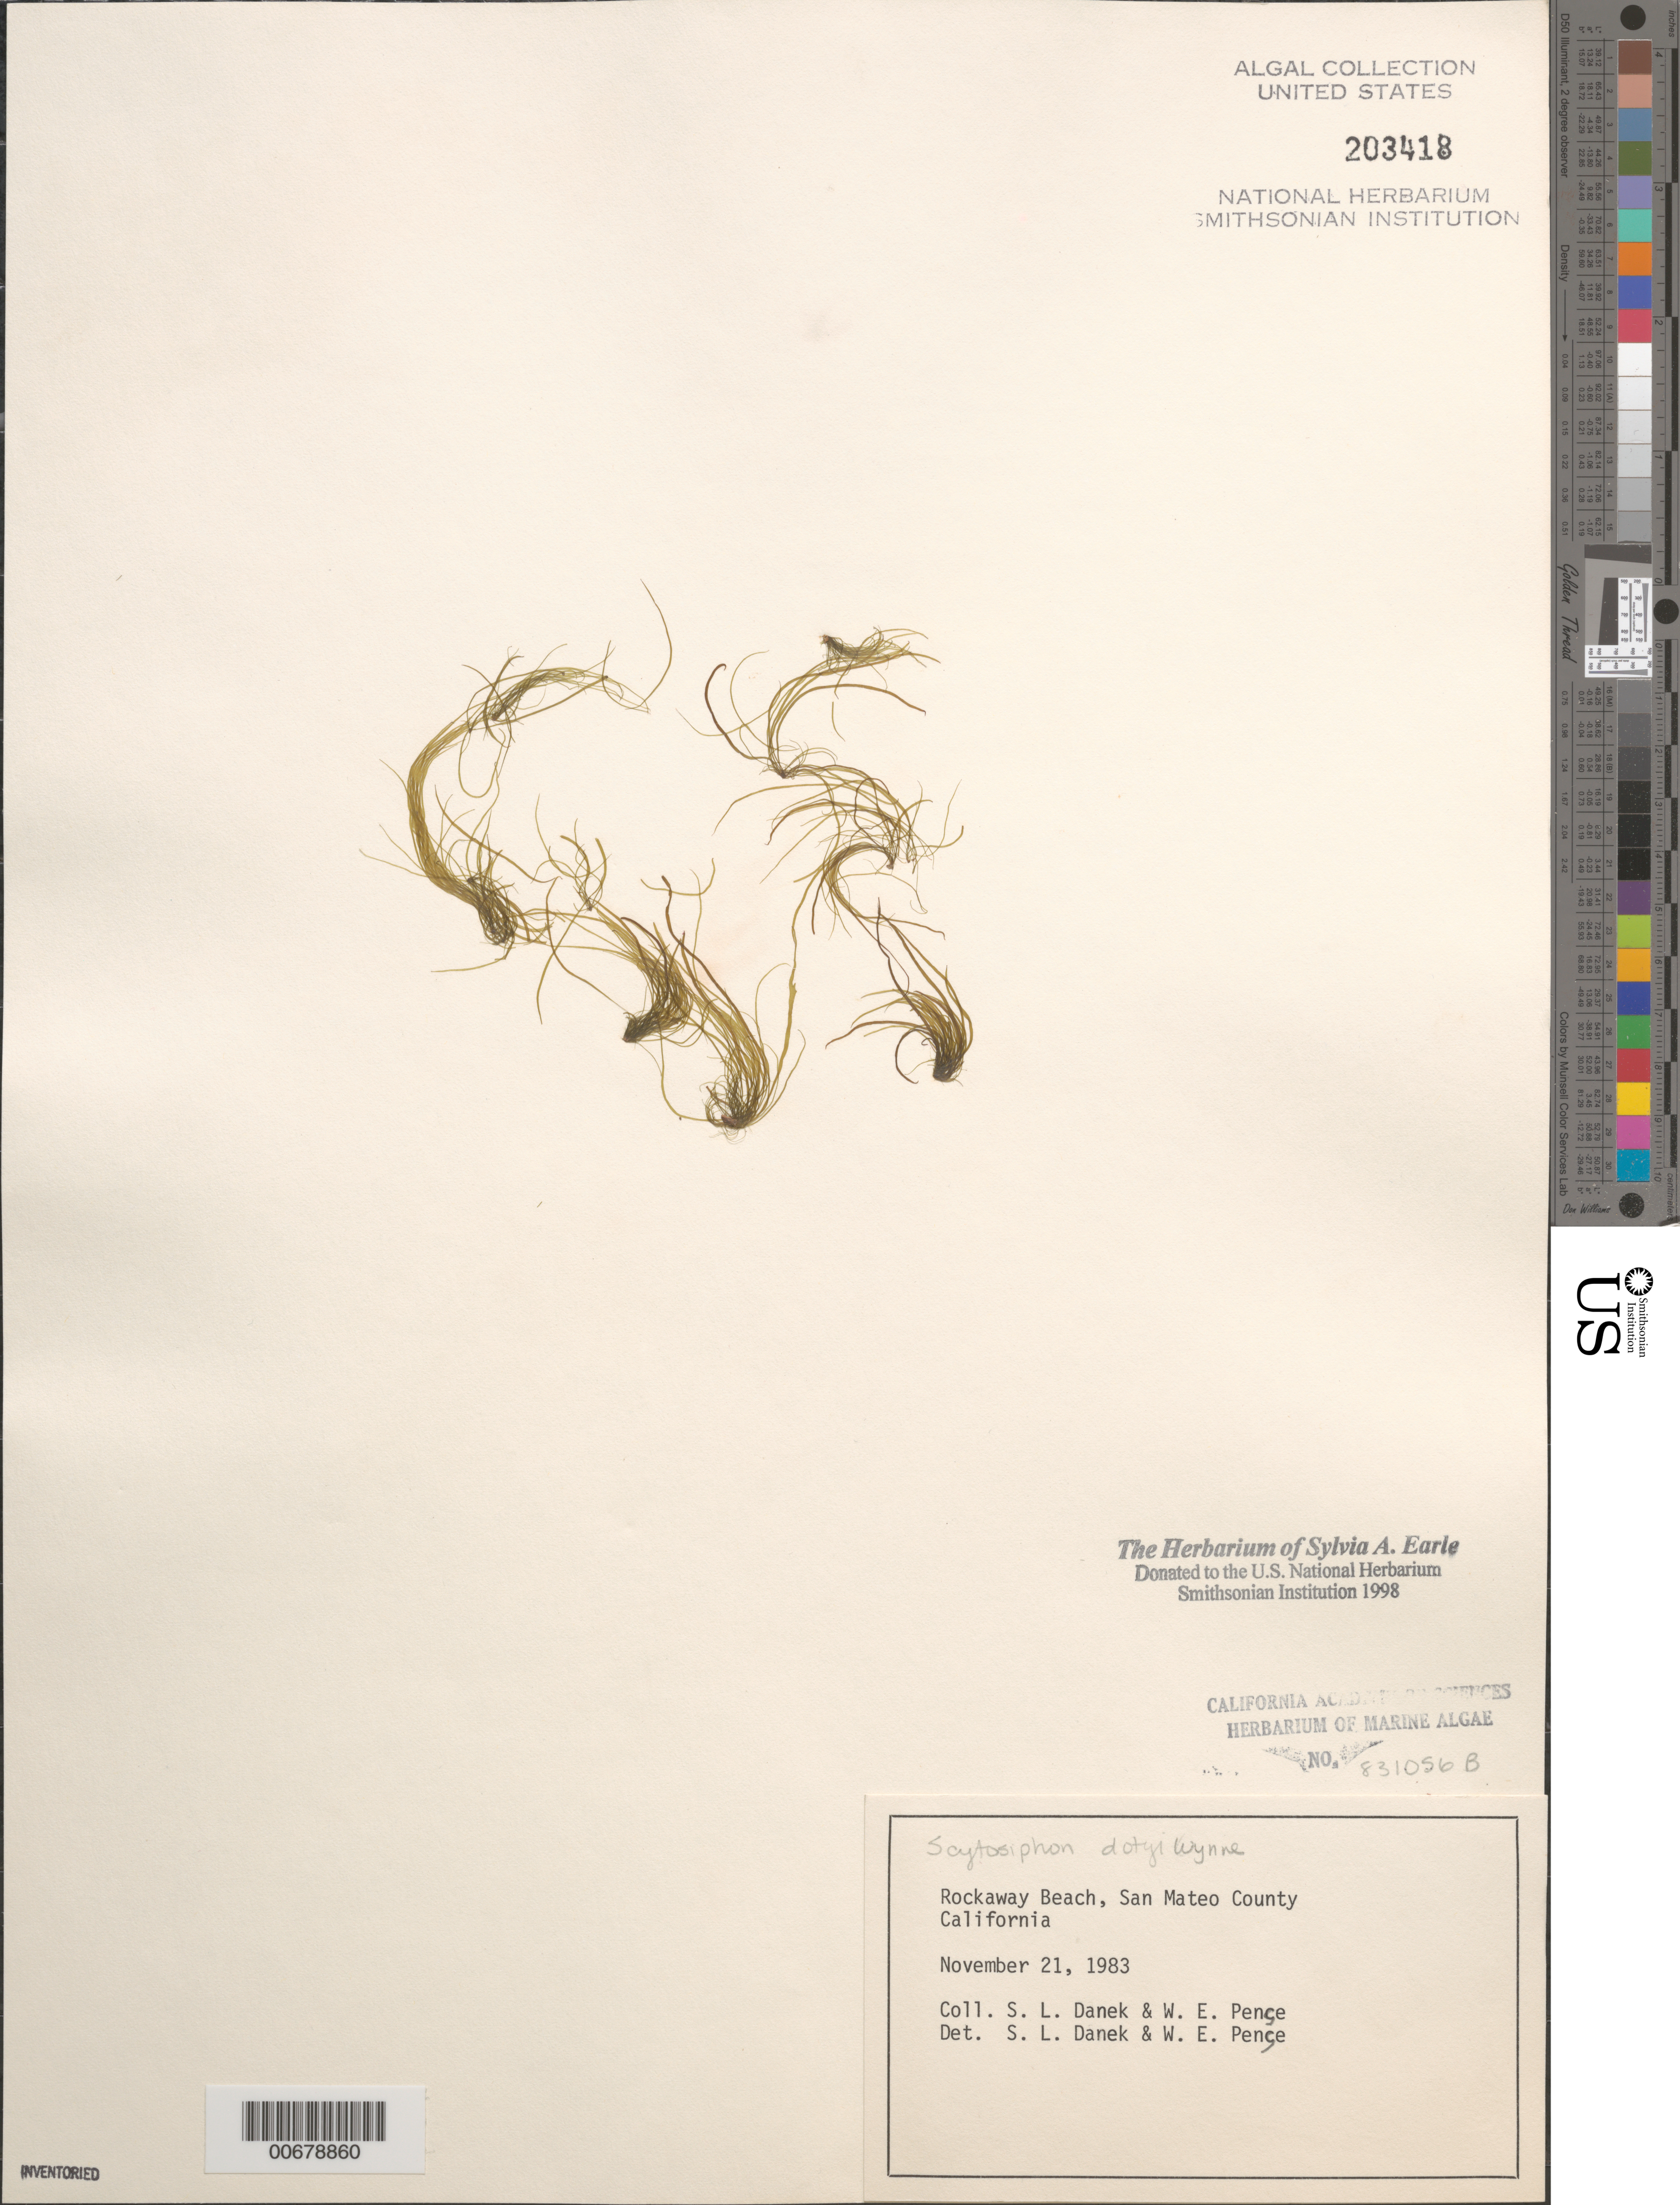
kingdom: Chromista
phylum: Ochrophyta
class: Phaeophyceae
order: Scytosiphonales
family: Scytosiphonaceae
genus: Scytosiphon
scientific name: Scytosiphon dotyi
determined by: Danek, S. L.; Pense, W. E.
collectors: S. Danek & W. Pense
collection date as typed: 21 Nov 1983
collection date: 1983-11-21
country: United States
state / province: California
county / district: San Mateo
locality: Rockaway Beach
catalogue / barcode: US 203418